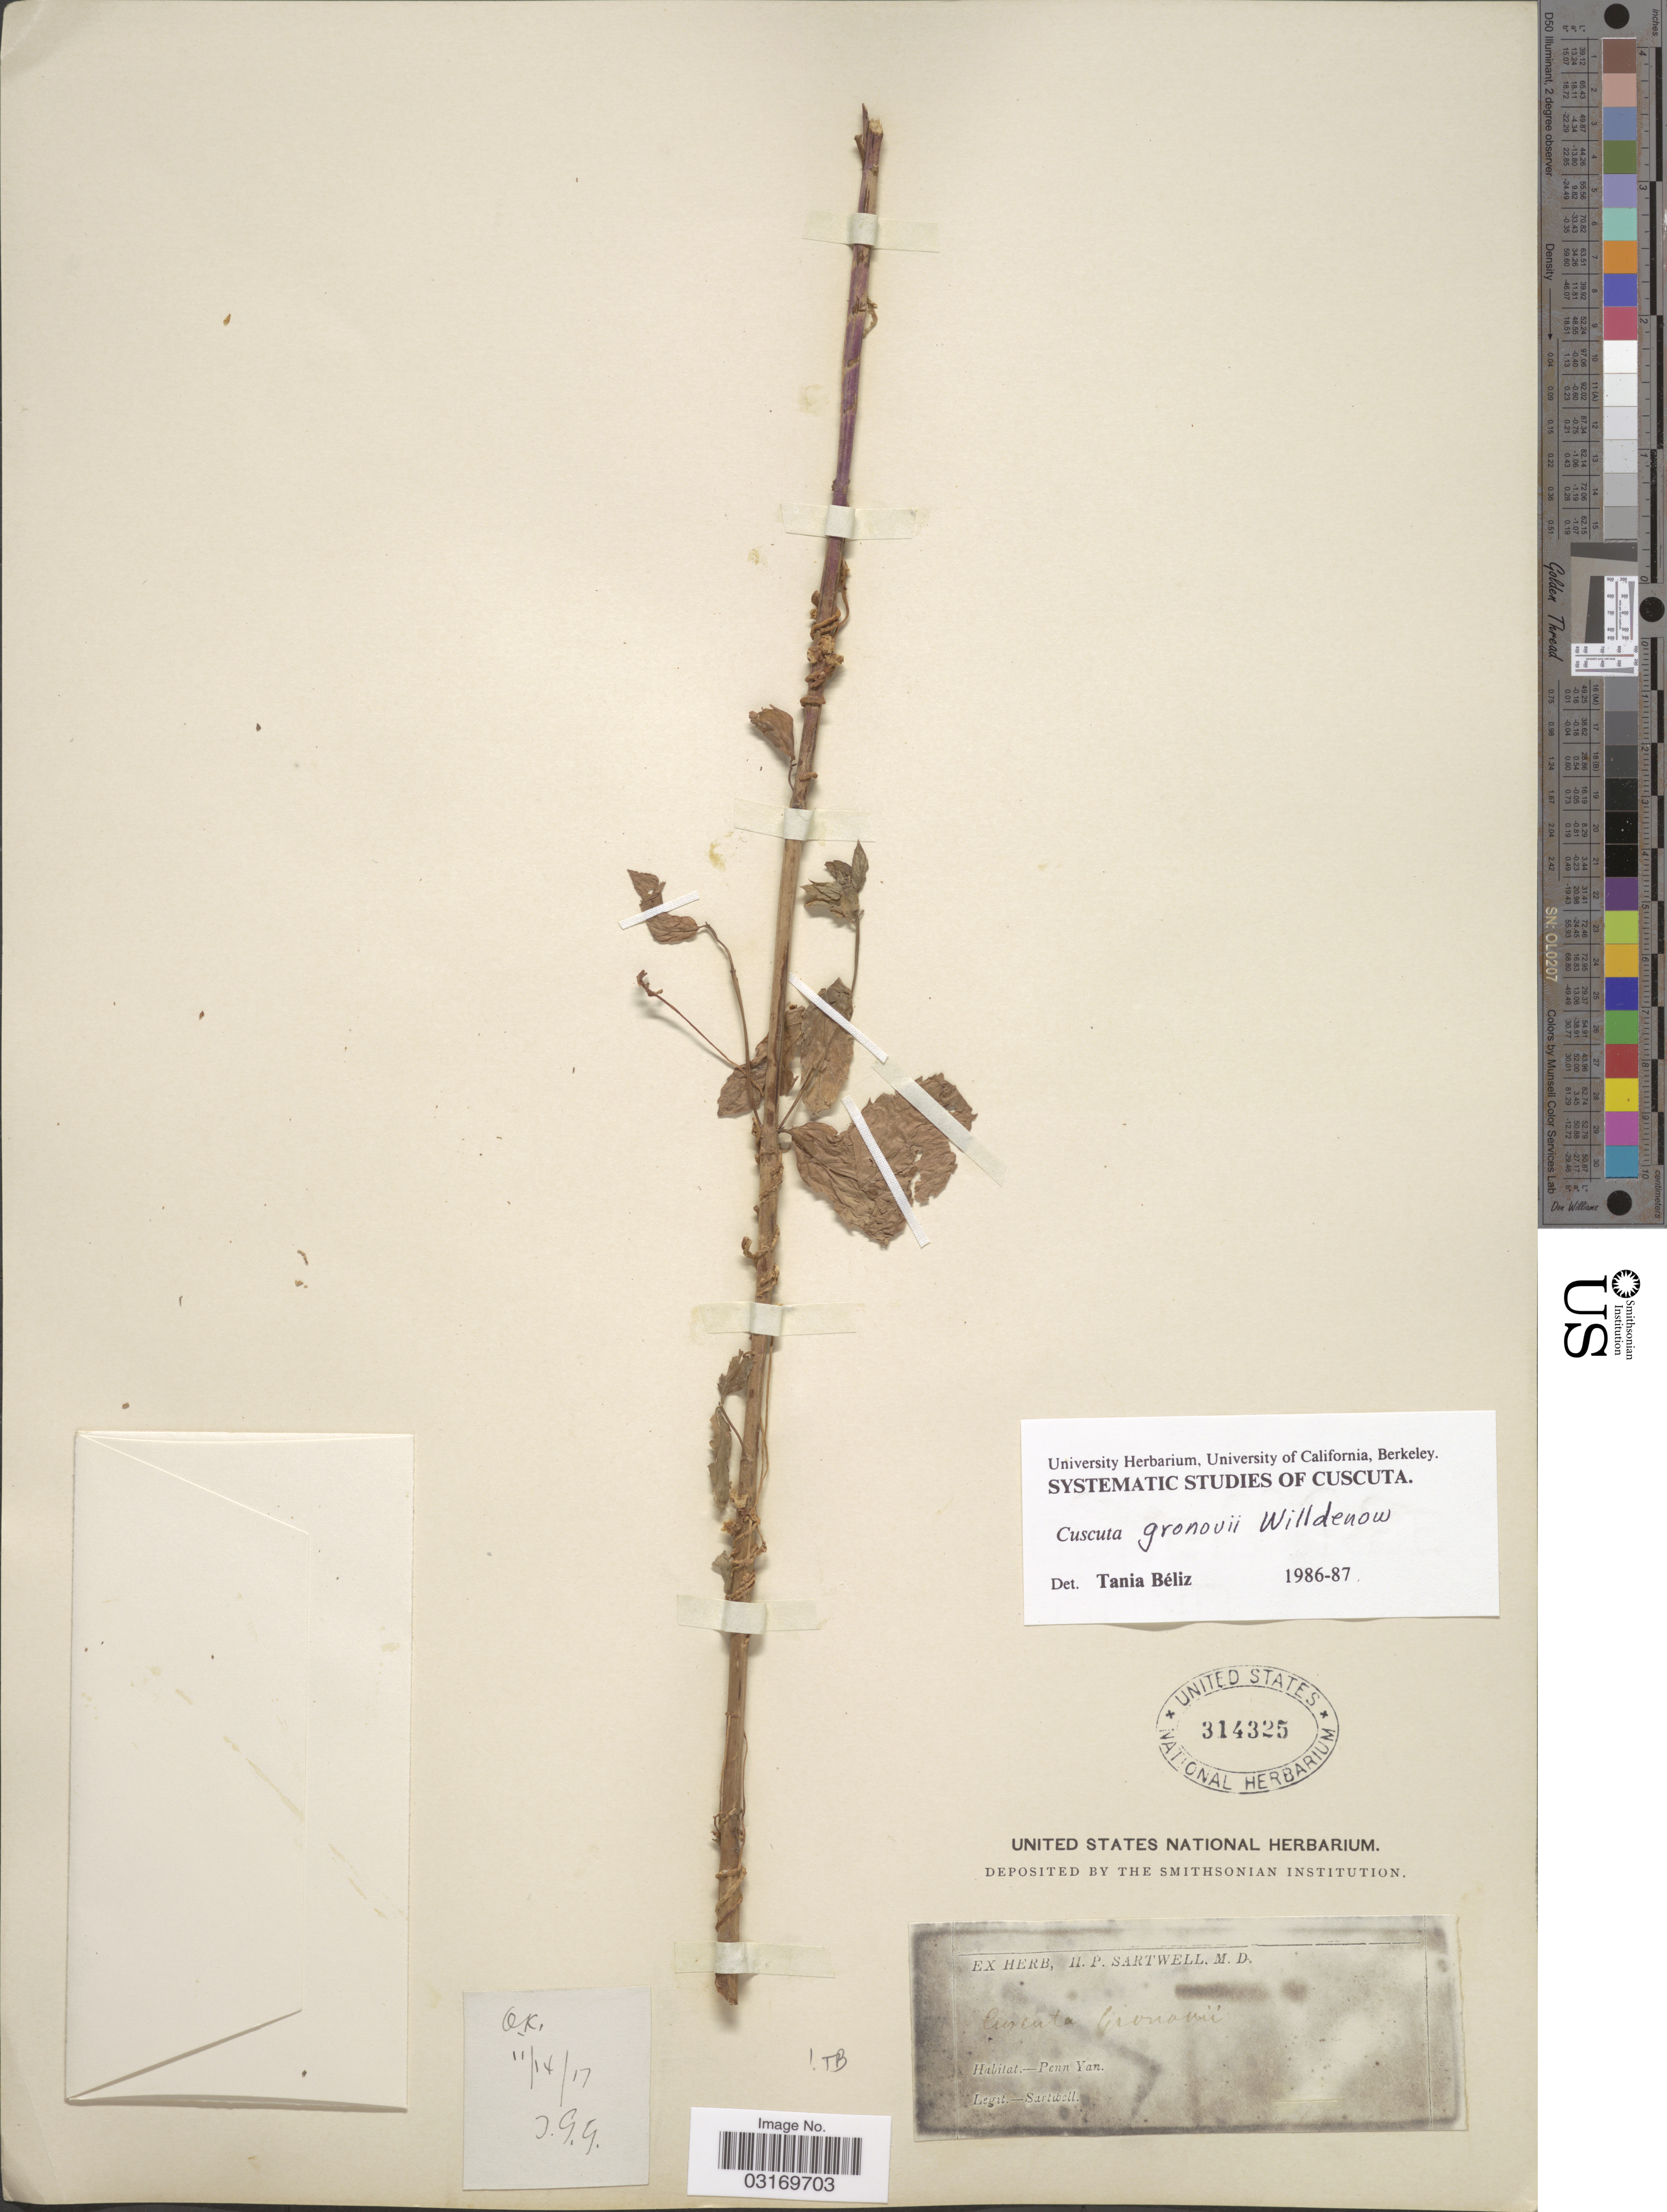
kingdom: Plantae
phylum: Tracheophyta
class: Magnoliopsida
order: Solanales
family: Convolvulaceae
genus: Cuscuta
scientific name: Cuscuta gronovii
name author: Willd. ex Schult.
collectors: H. P. Sartwell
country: United States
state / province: New York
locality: Penn Yan.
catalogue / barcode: US 314325